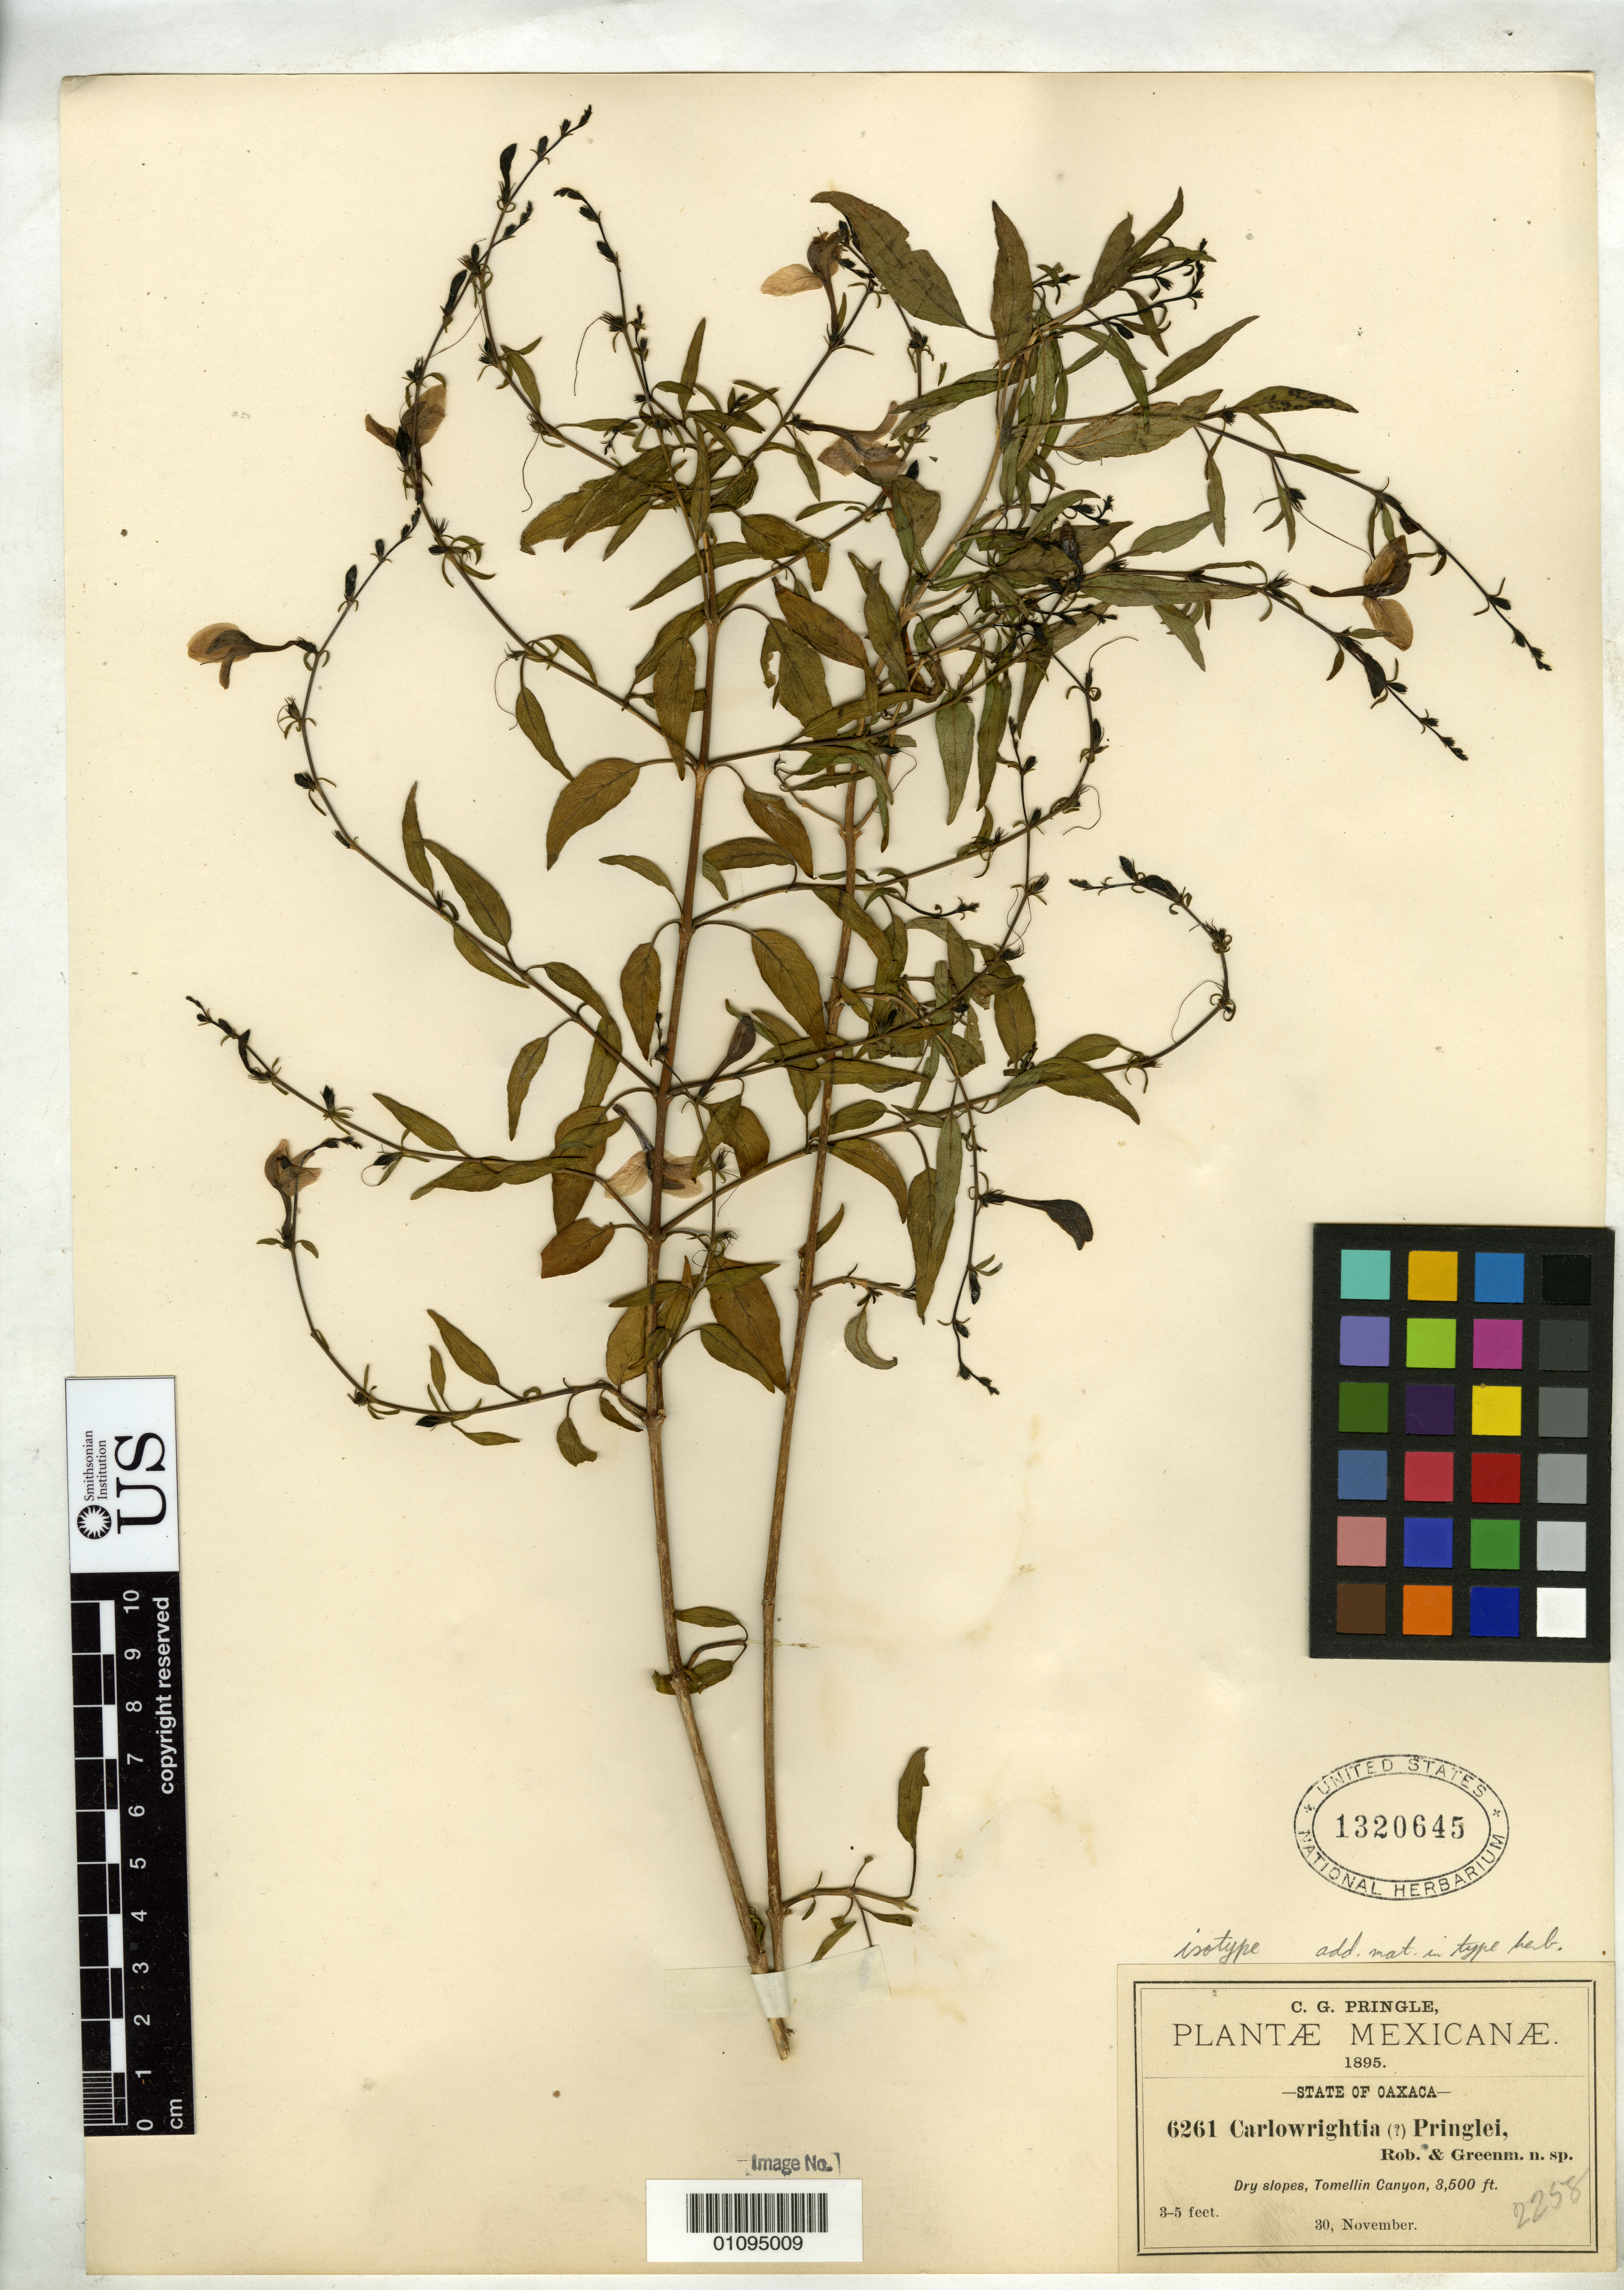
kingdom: Plantae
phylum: Tracheophyta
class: Magnoliopsida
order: Lamiales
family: Acanthaceae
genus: Carlowrightia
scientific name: Carlowrightia pringlei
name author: B.L. Rob. & Greenm.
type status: Isotype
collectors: C. G. Pringle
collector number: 6261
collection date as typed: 30 Nov 1895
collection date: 1895-11-30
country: Mexico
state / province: Oaxaca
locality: Tomellin Canyon.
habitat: Dry slopes.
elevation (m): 1067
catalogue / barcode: US 1320645